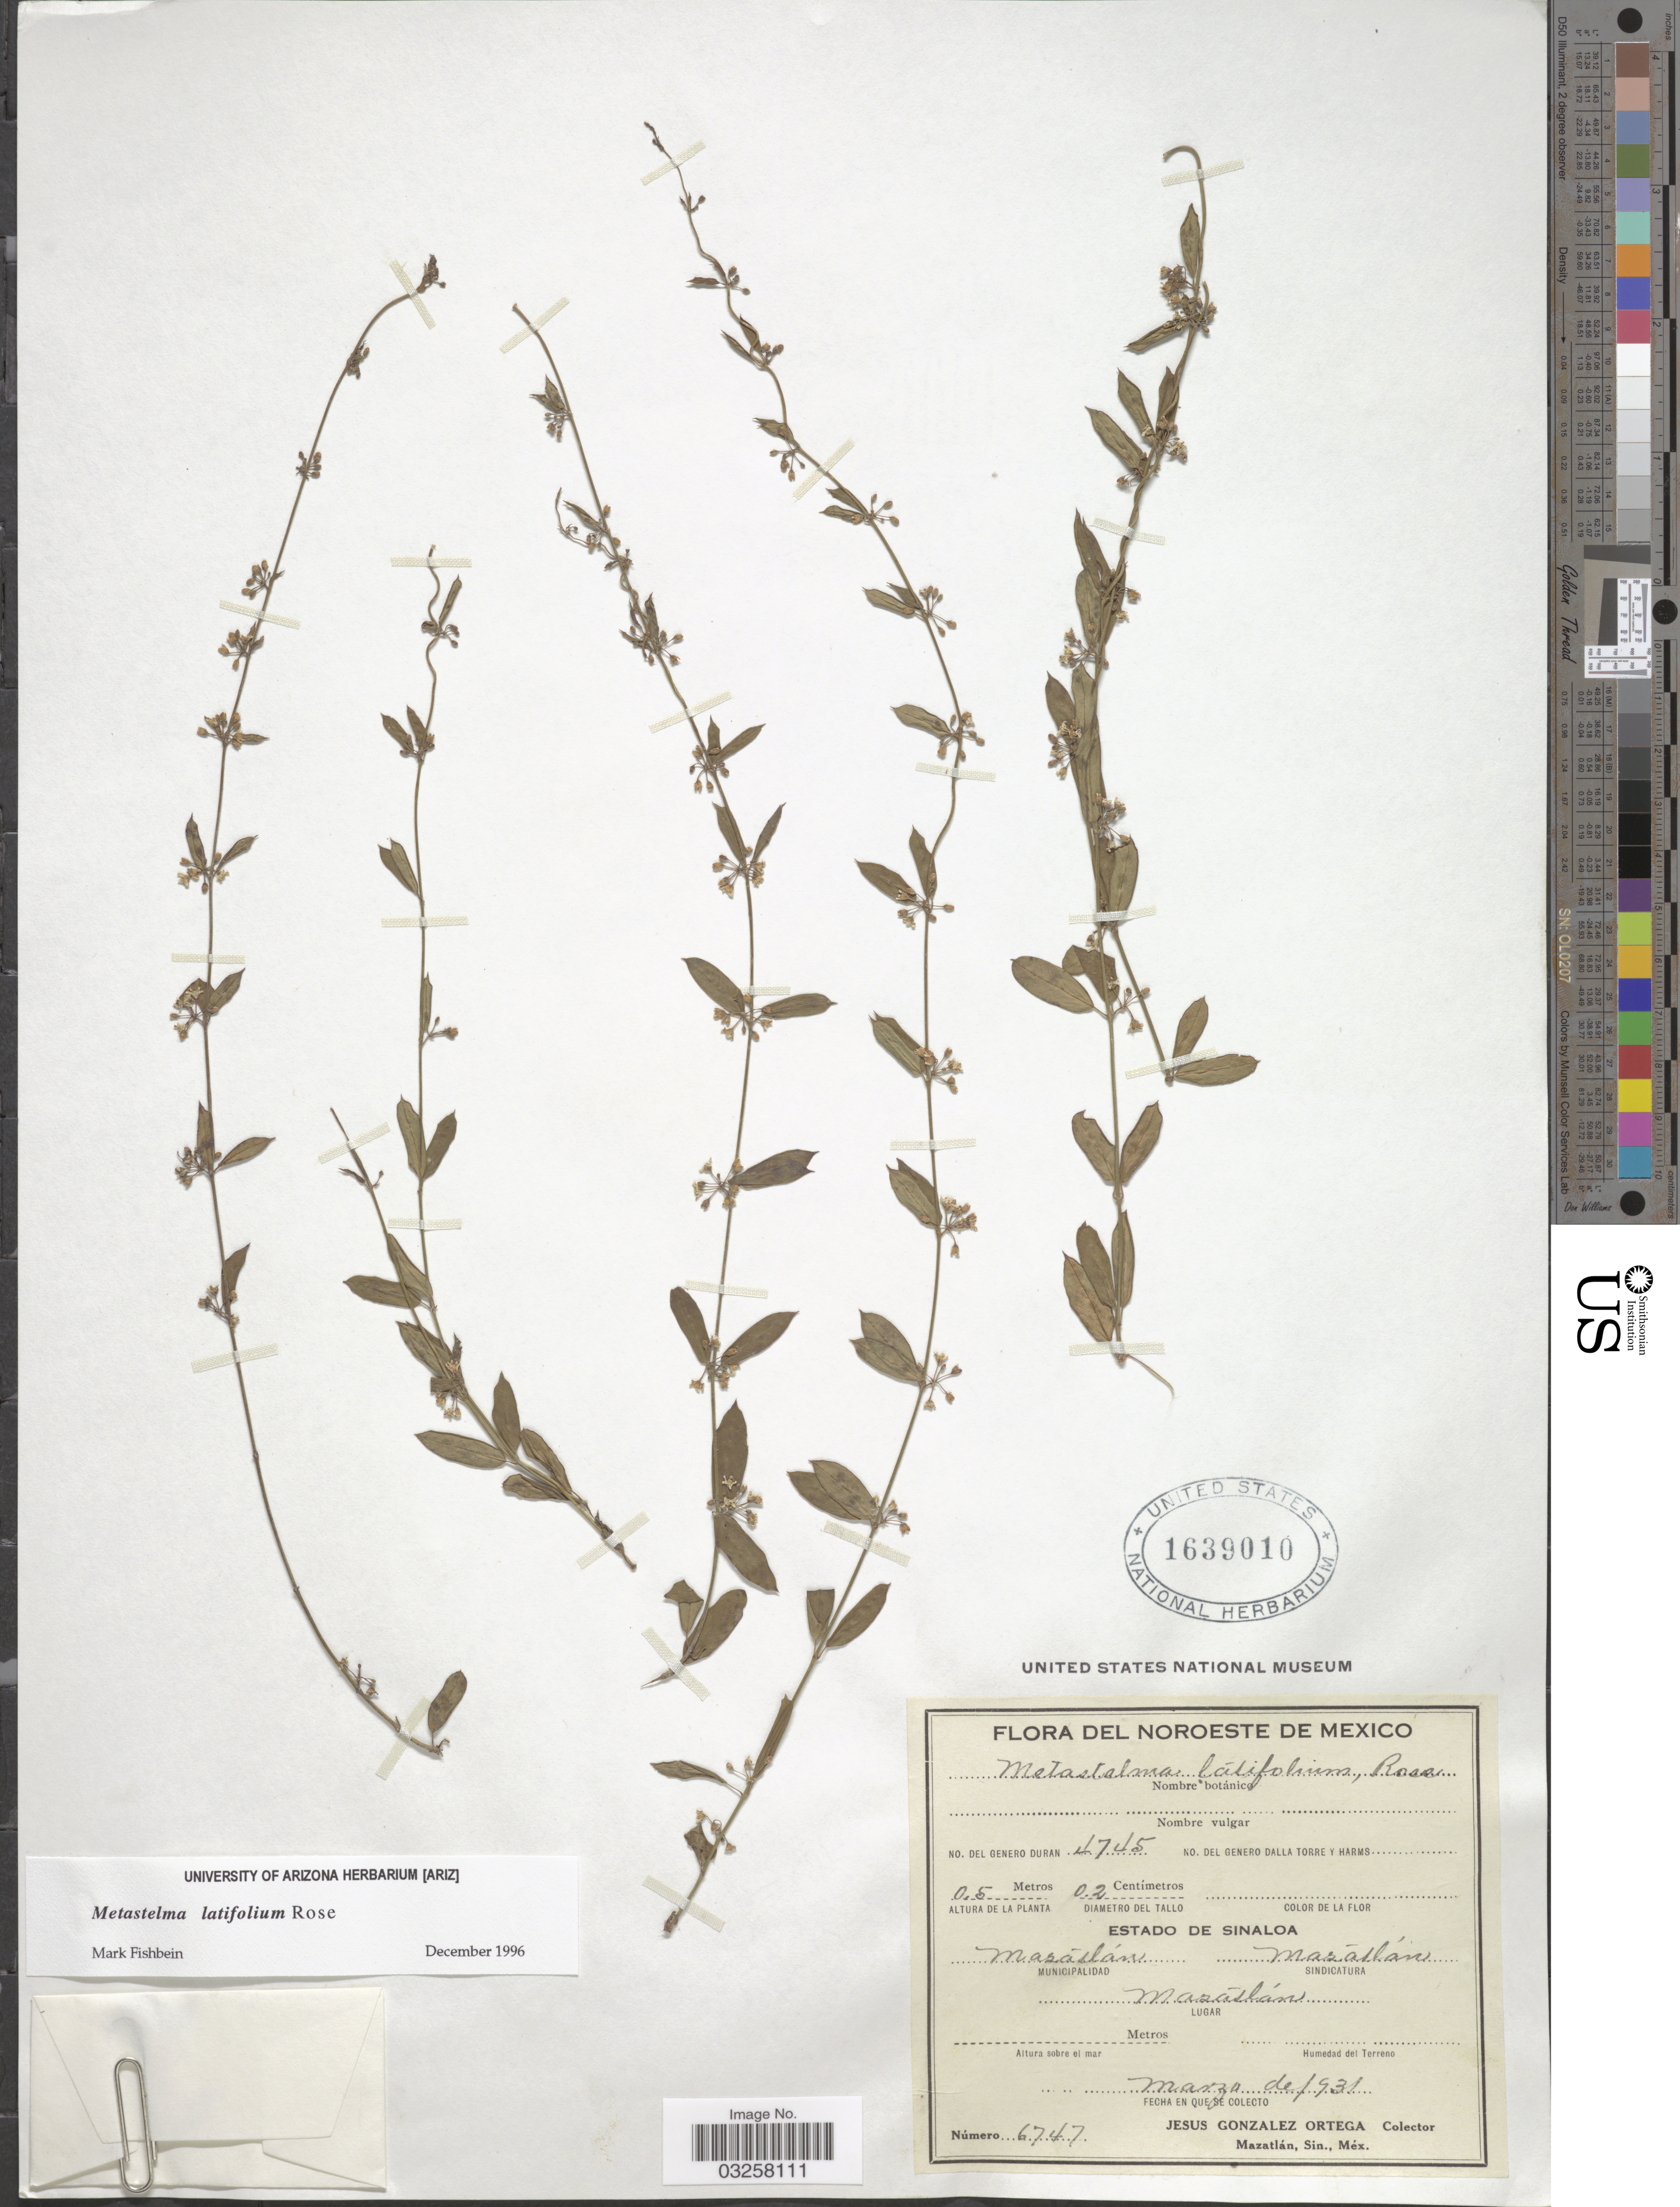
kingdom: Plantae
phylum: Tracheophyta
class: Magnoliopsida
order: Gentianales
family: Apocynaceae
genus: Metastelma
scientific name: Metastelma latifolium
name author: Rose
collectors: J. Ortega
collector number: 6747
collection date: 1931-03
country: Mexico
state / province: Sinaloa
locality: Municipalidad Mazátlán, Mazátlán.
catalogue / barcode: US 1639010